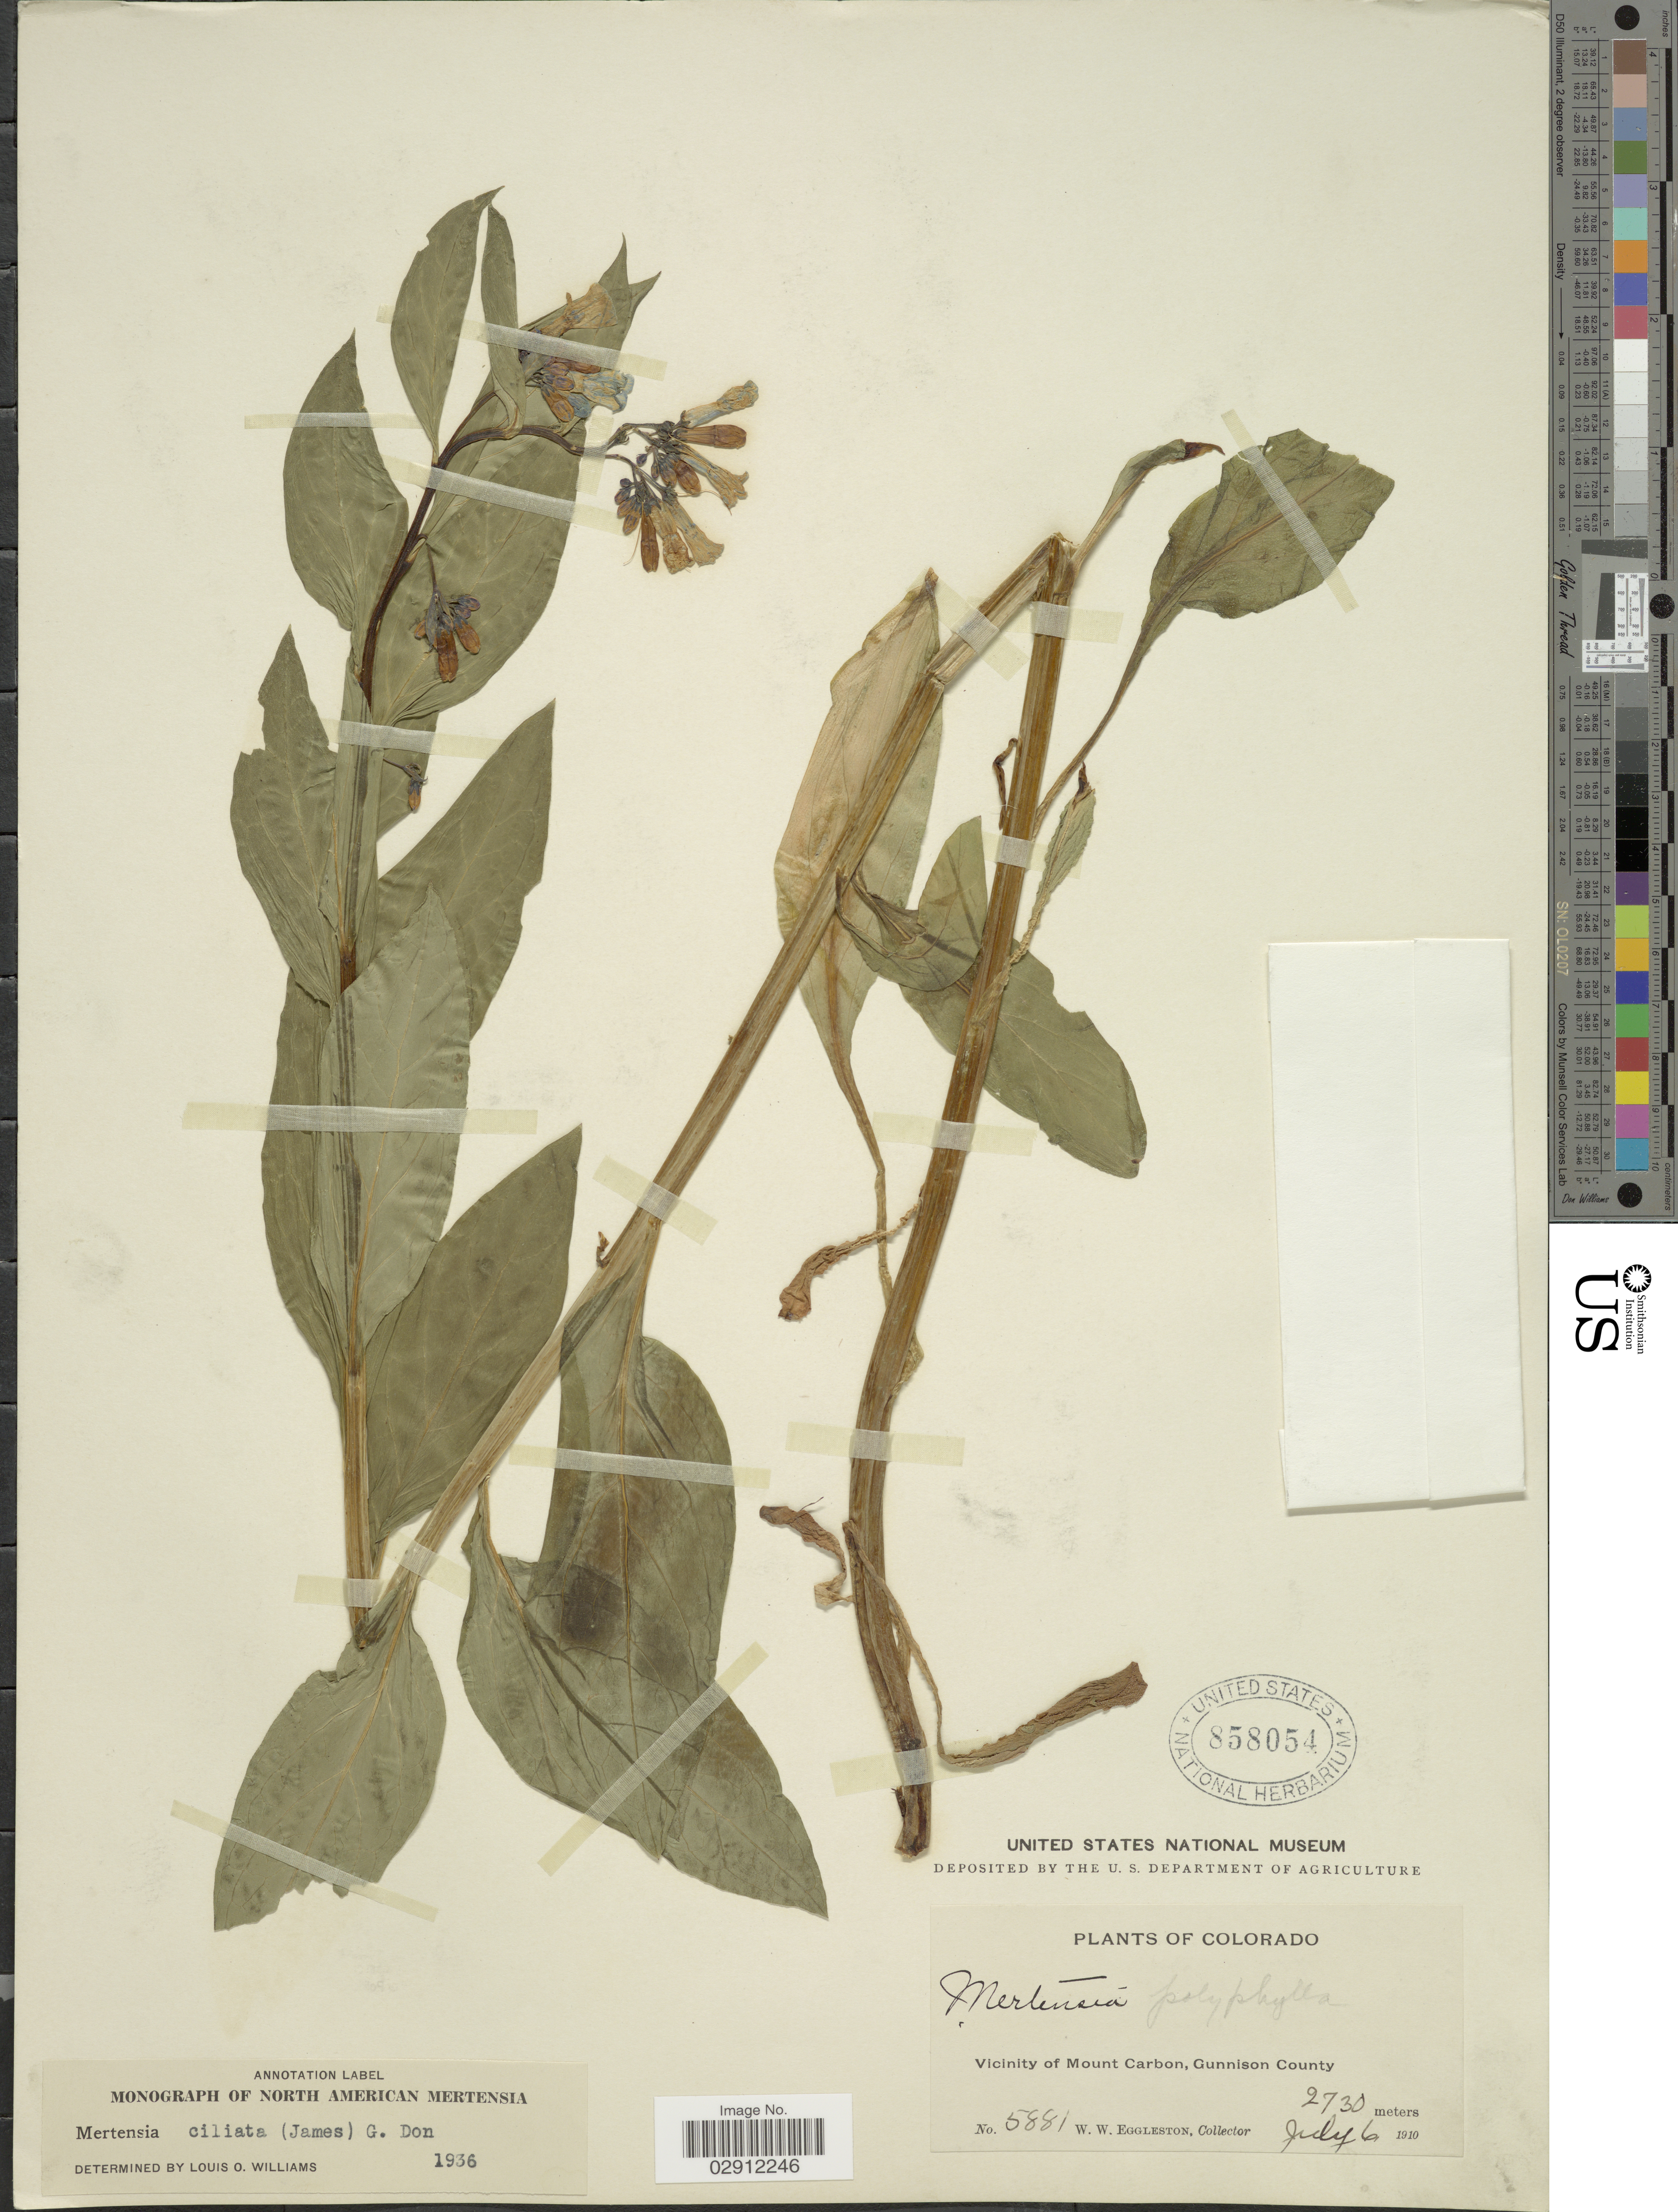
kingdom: Plantae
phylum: Tracheophyta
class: Magnoliopsida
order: Boraginales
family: Boraginaceae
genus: Mertensia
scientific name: Mertensia ciliata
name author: (James) G. Don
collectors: W. W. Eggleston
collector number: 5881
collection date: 1910-07-06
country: United States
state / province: Colorado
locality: Vicinity of Mount Carbon, Gunnison County.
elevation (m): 2730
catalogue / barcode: US 858054